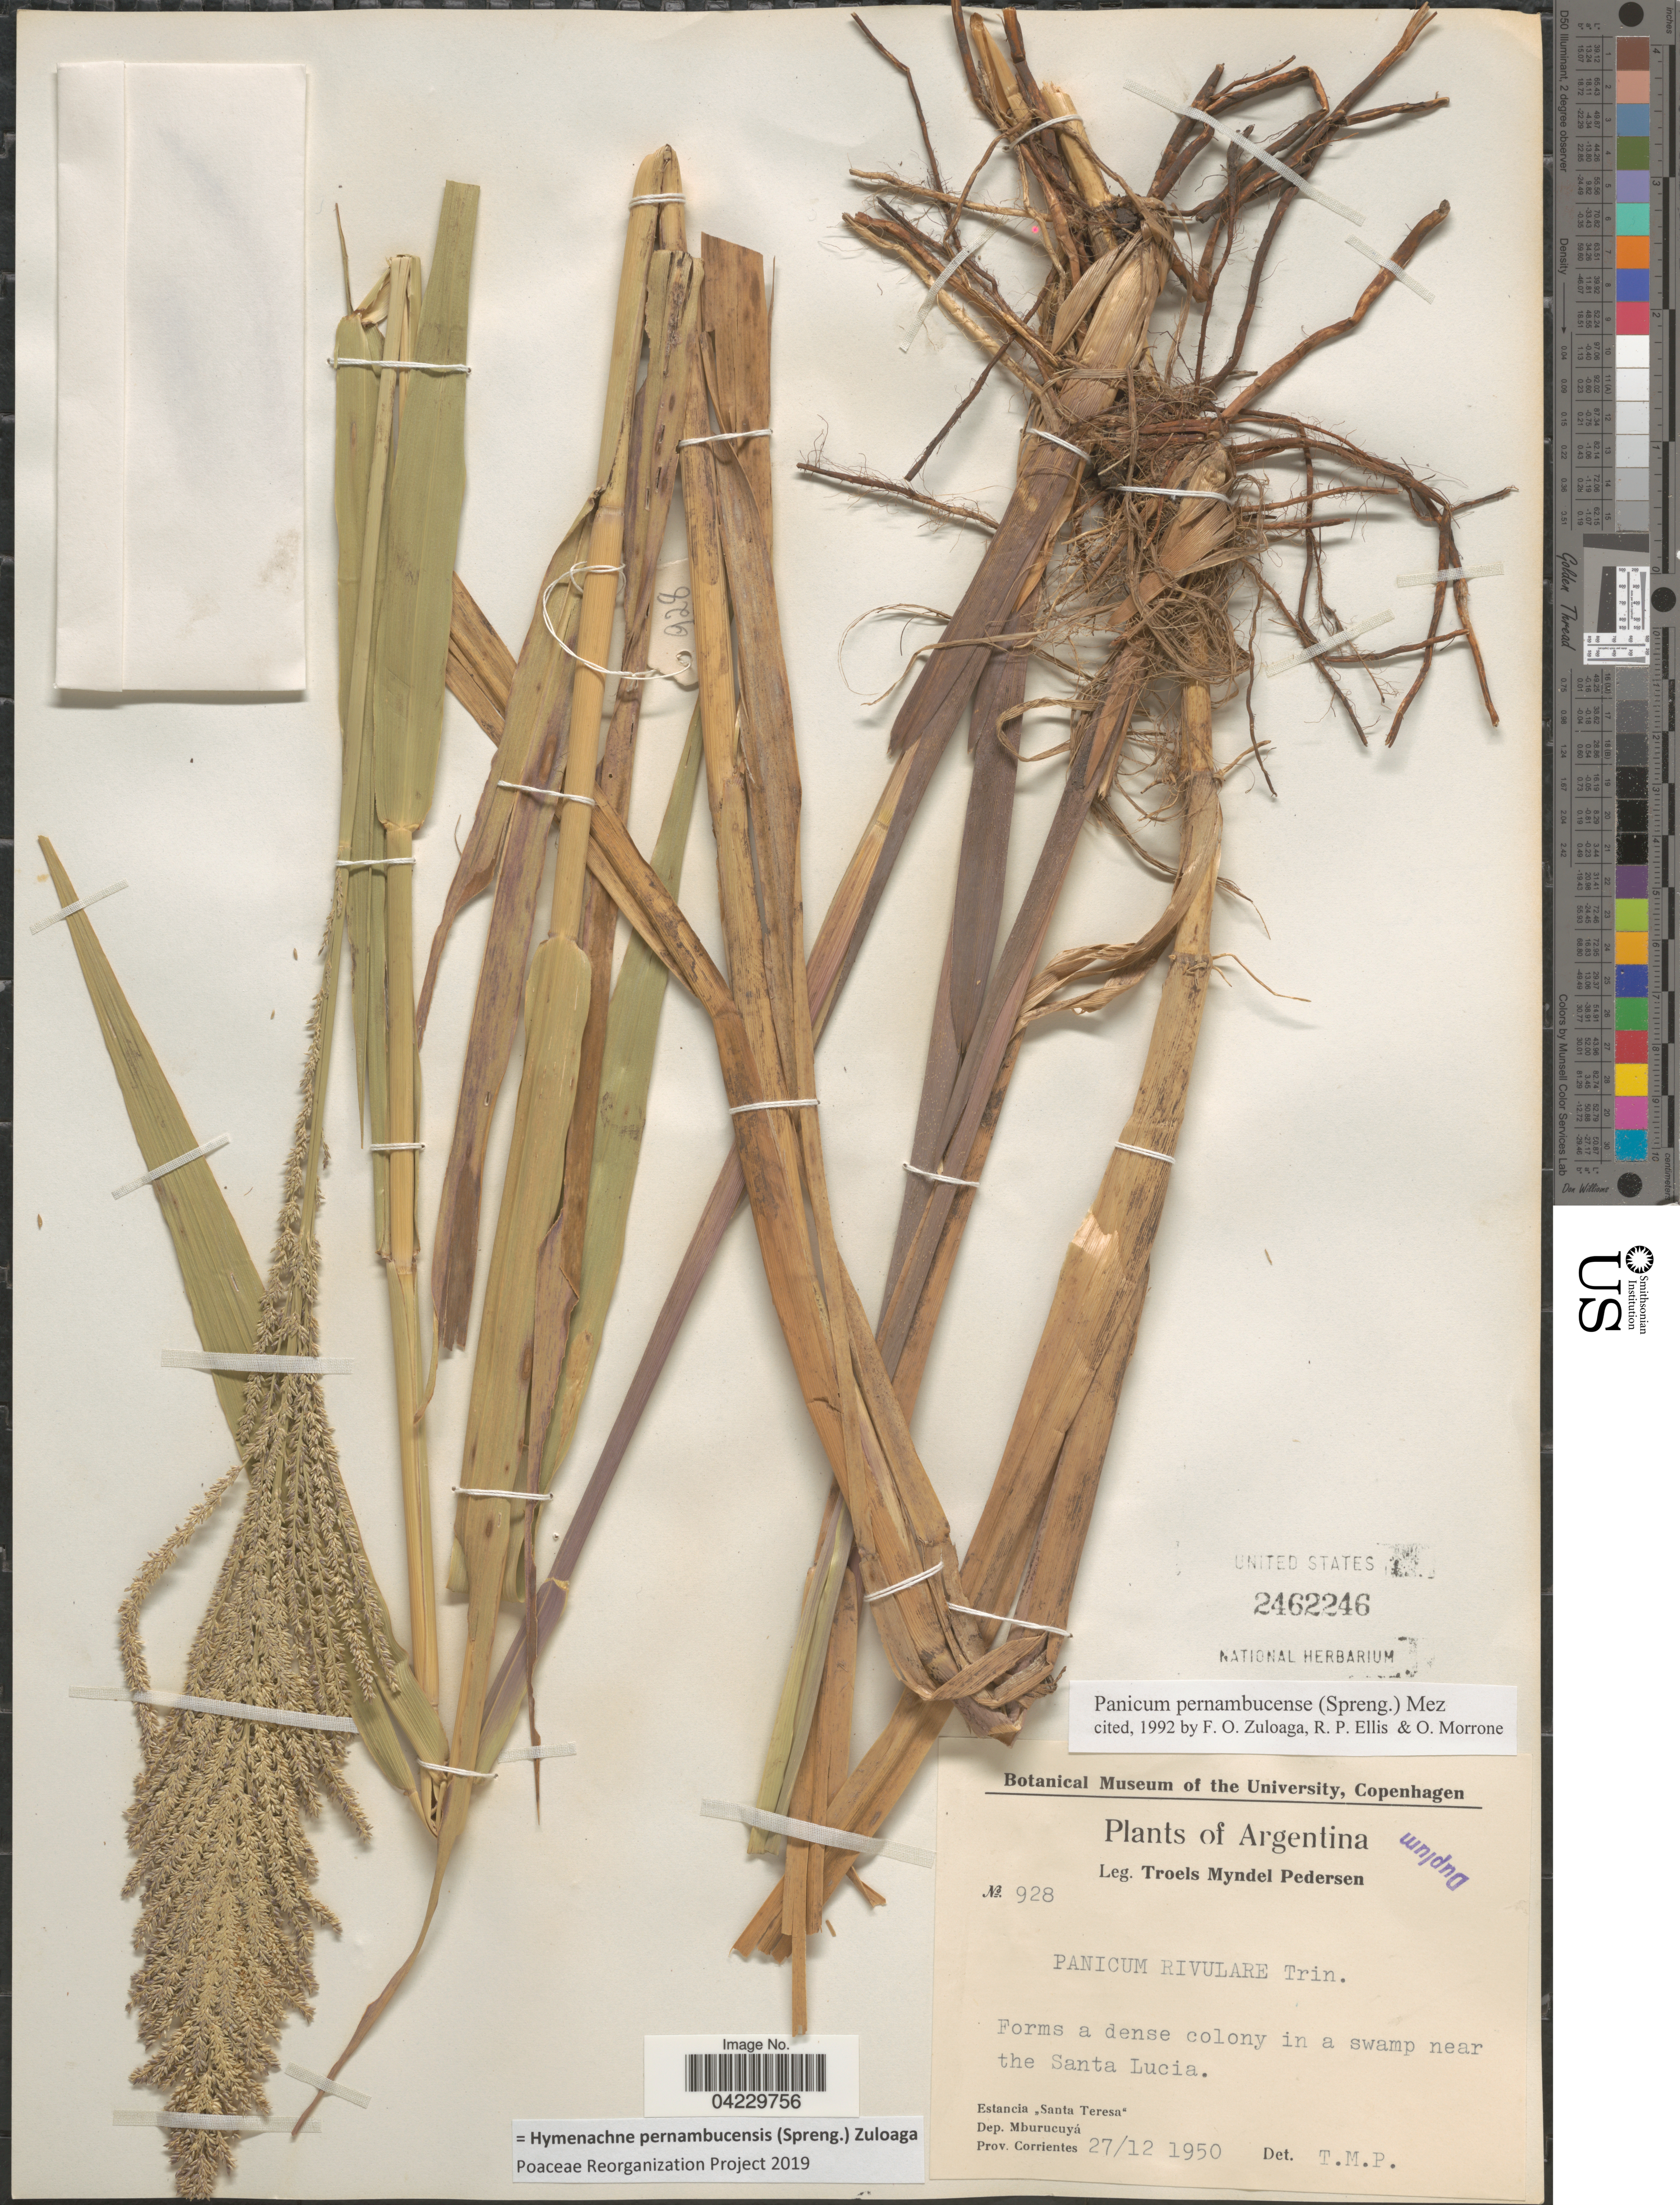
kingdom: Plantae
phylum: Tracheophyta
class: Liliopsida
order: Poales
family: Poaceae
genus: Hymenachne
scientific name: Hymenachne pernambucensis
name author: (Spreng.) Zuloaga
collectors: T. Pederson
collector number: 928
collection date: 1950-12-27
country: Argentina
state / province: Corrientes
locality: In a swamp near the Santa Lucia. Estancia "Santa Teresa". Dep. Mburucuyá.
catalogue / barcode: US 2462246